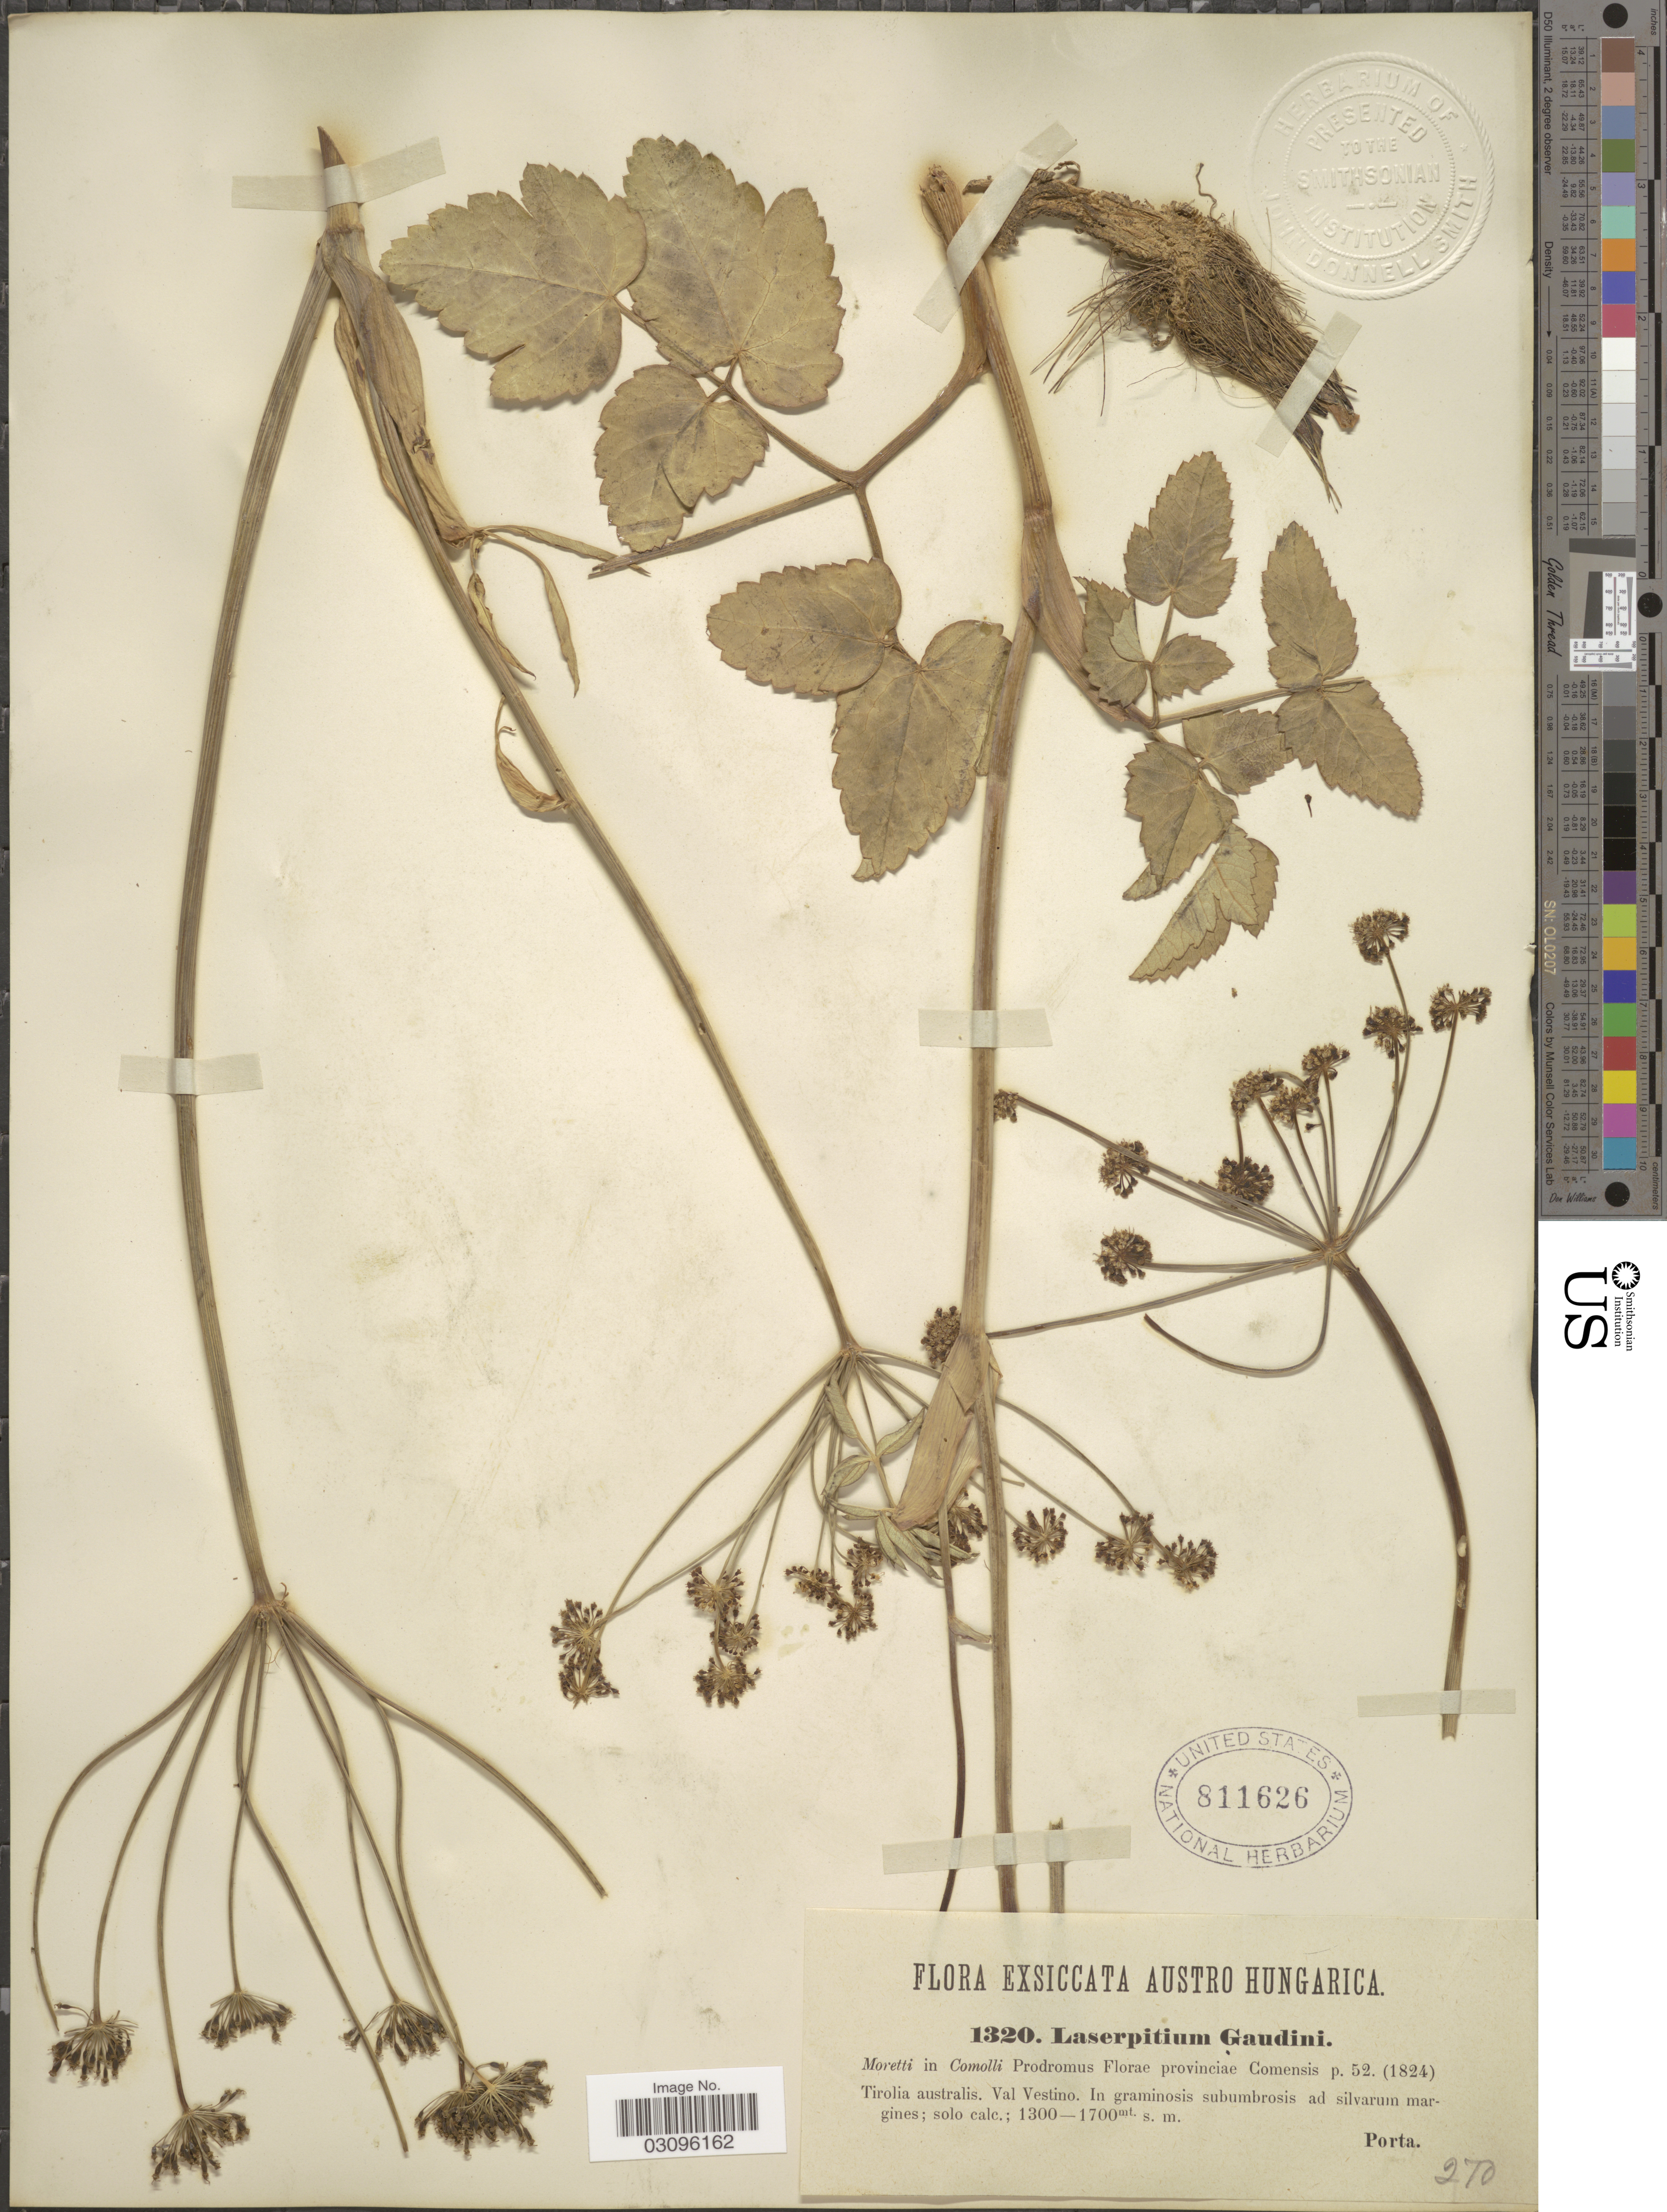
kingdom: Plantae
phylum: Tracheophyta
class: Magnoliopsida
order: Apiales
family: Apiaceae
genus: Laserpitium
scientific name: Laserpitium gaudinii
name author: Moretti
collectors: -- Porta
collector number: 1320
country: Hungary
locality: Austro-Hungarica. Tirolia australis. Val Vestino. In graminosis subumbrosis ad silvarum margines.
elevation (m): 1300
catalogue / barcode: US 811626